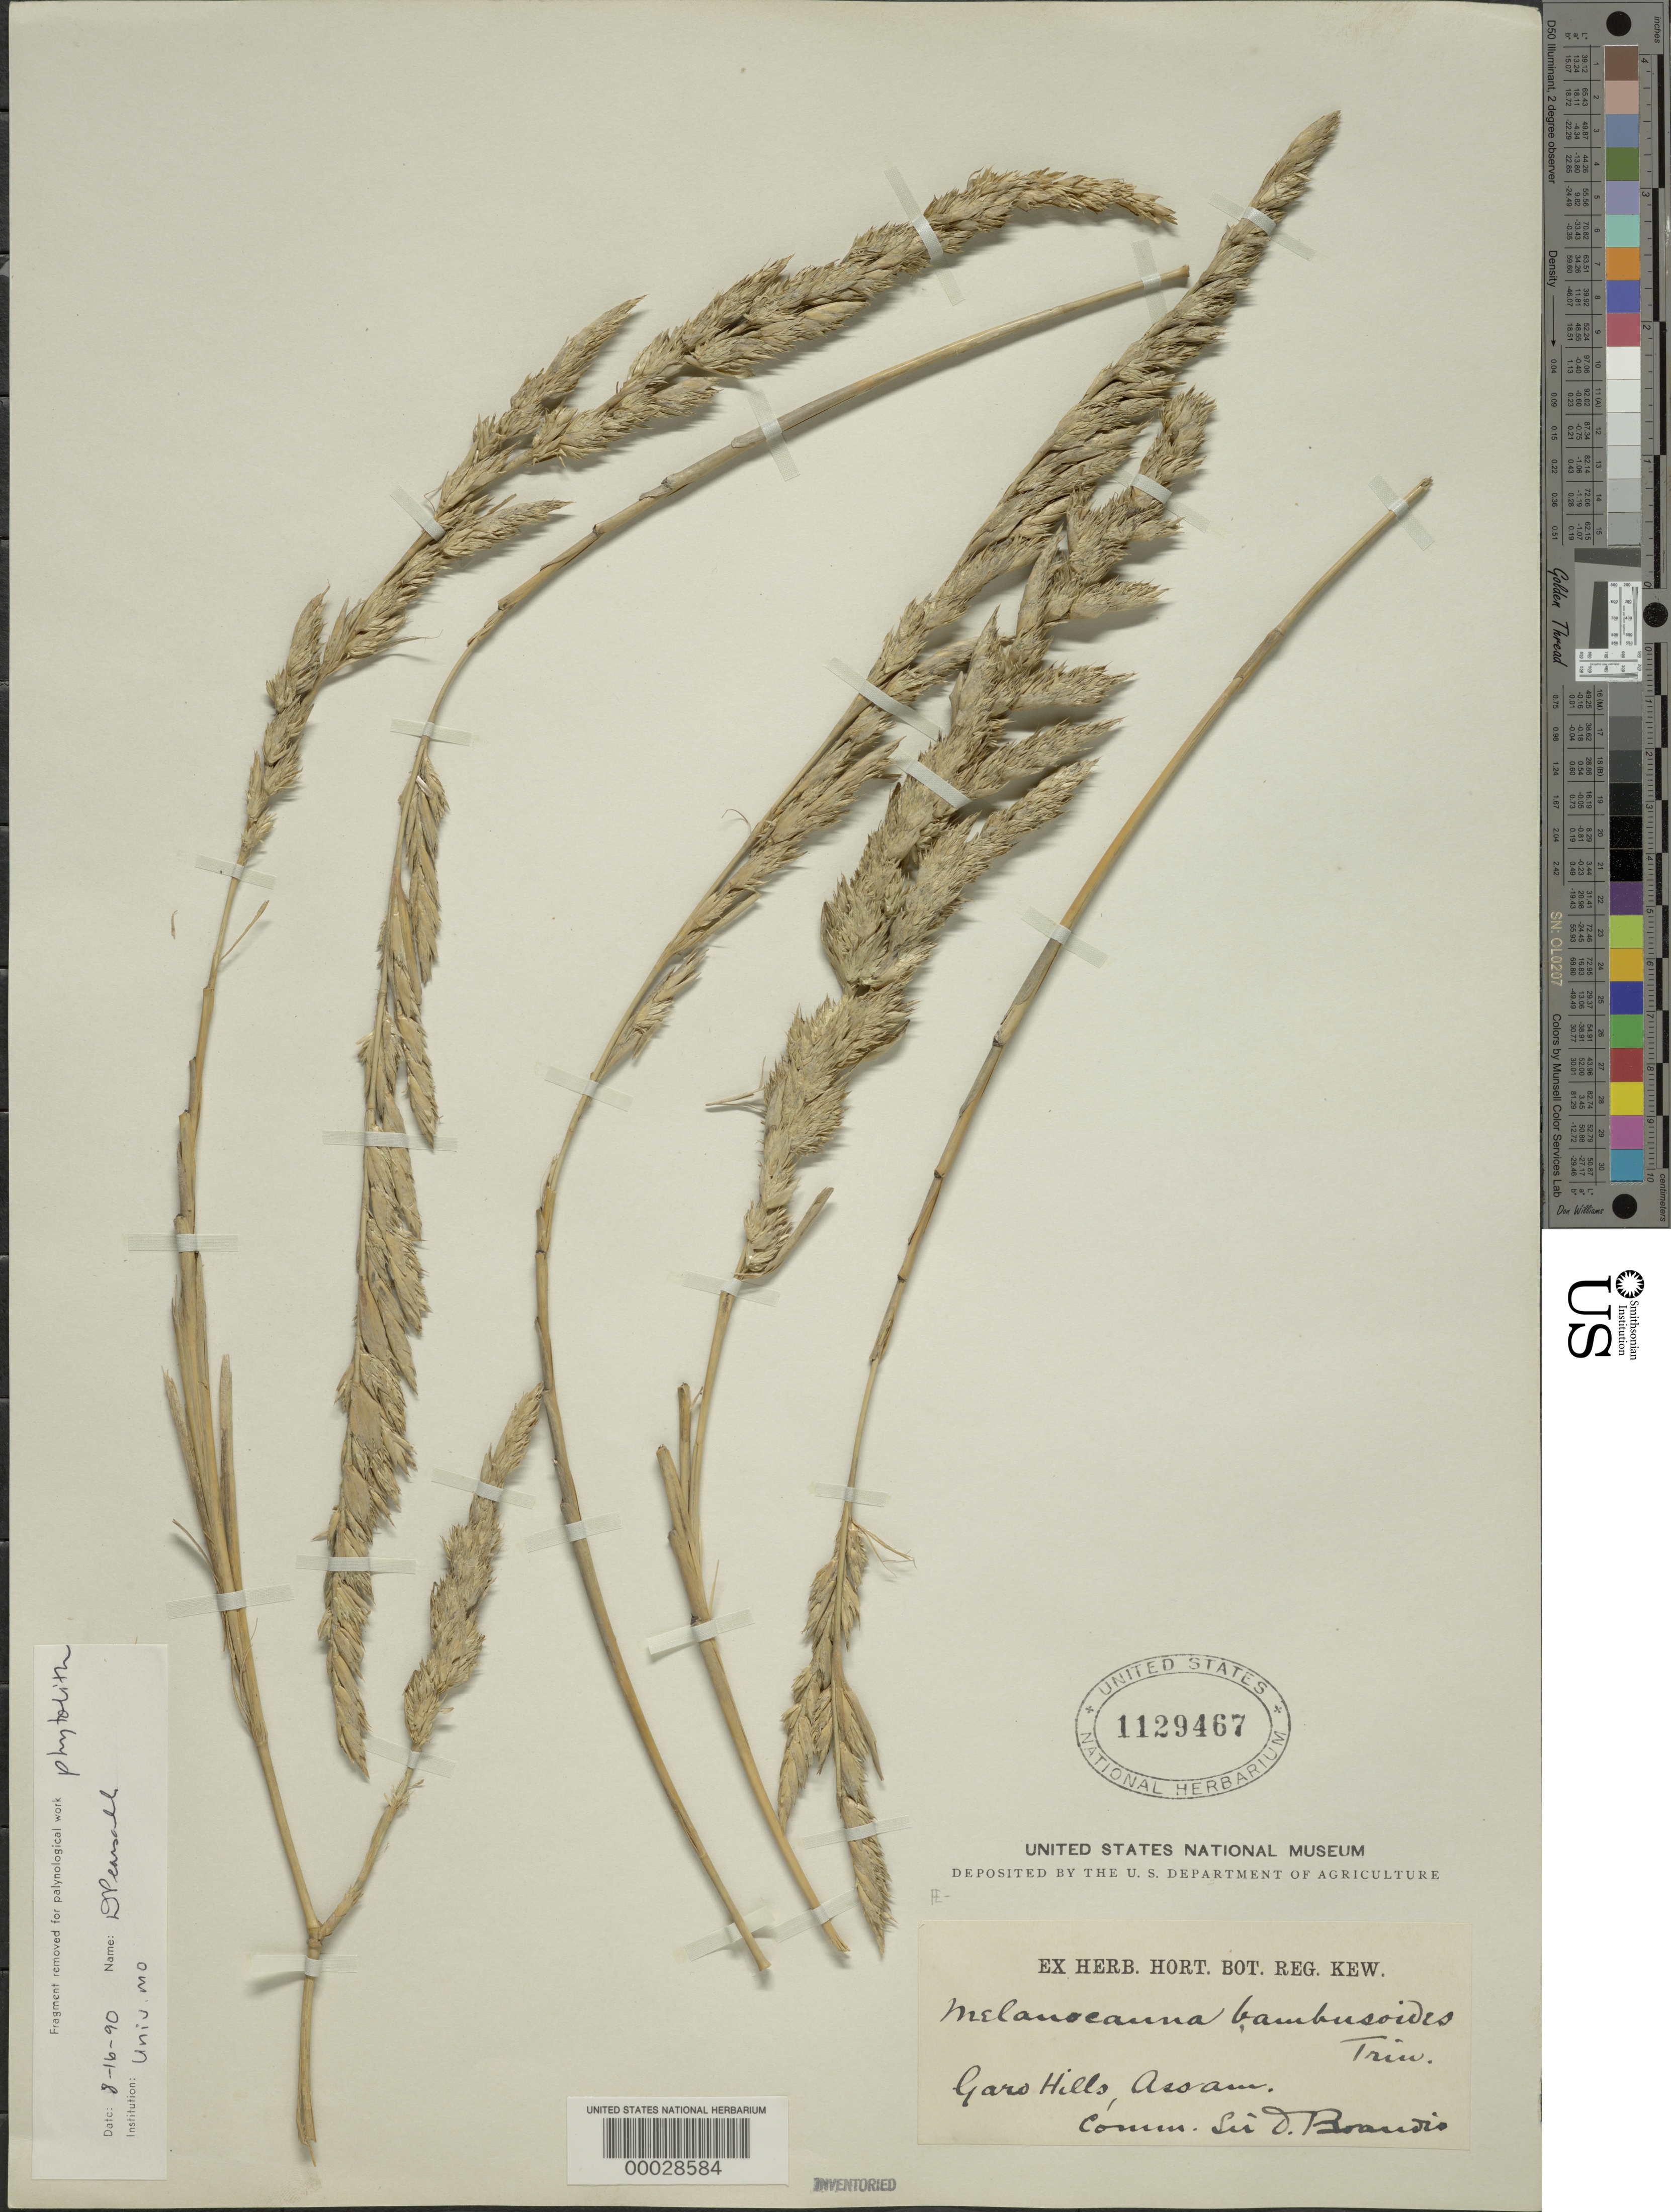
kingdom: Plantae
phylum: Tracheophyta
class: Liliopsida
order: Poales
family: Poaceae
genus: Melocanna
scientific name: Melocanna baccifera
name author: (Roxb.) Kurz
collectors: D. Brandis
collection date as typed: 1907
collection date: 1907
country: India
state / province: Meghalaya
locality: Garo Hills, Assam.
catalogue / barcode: US 1129467